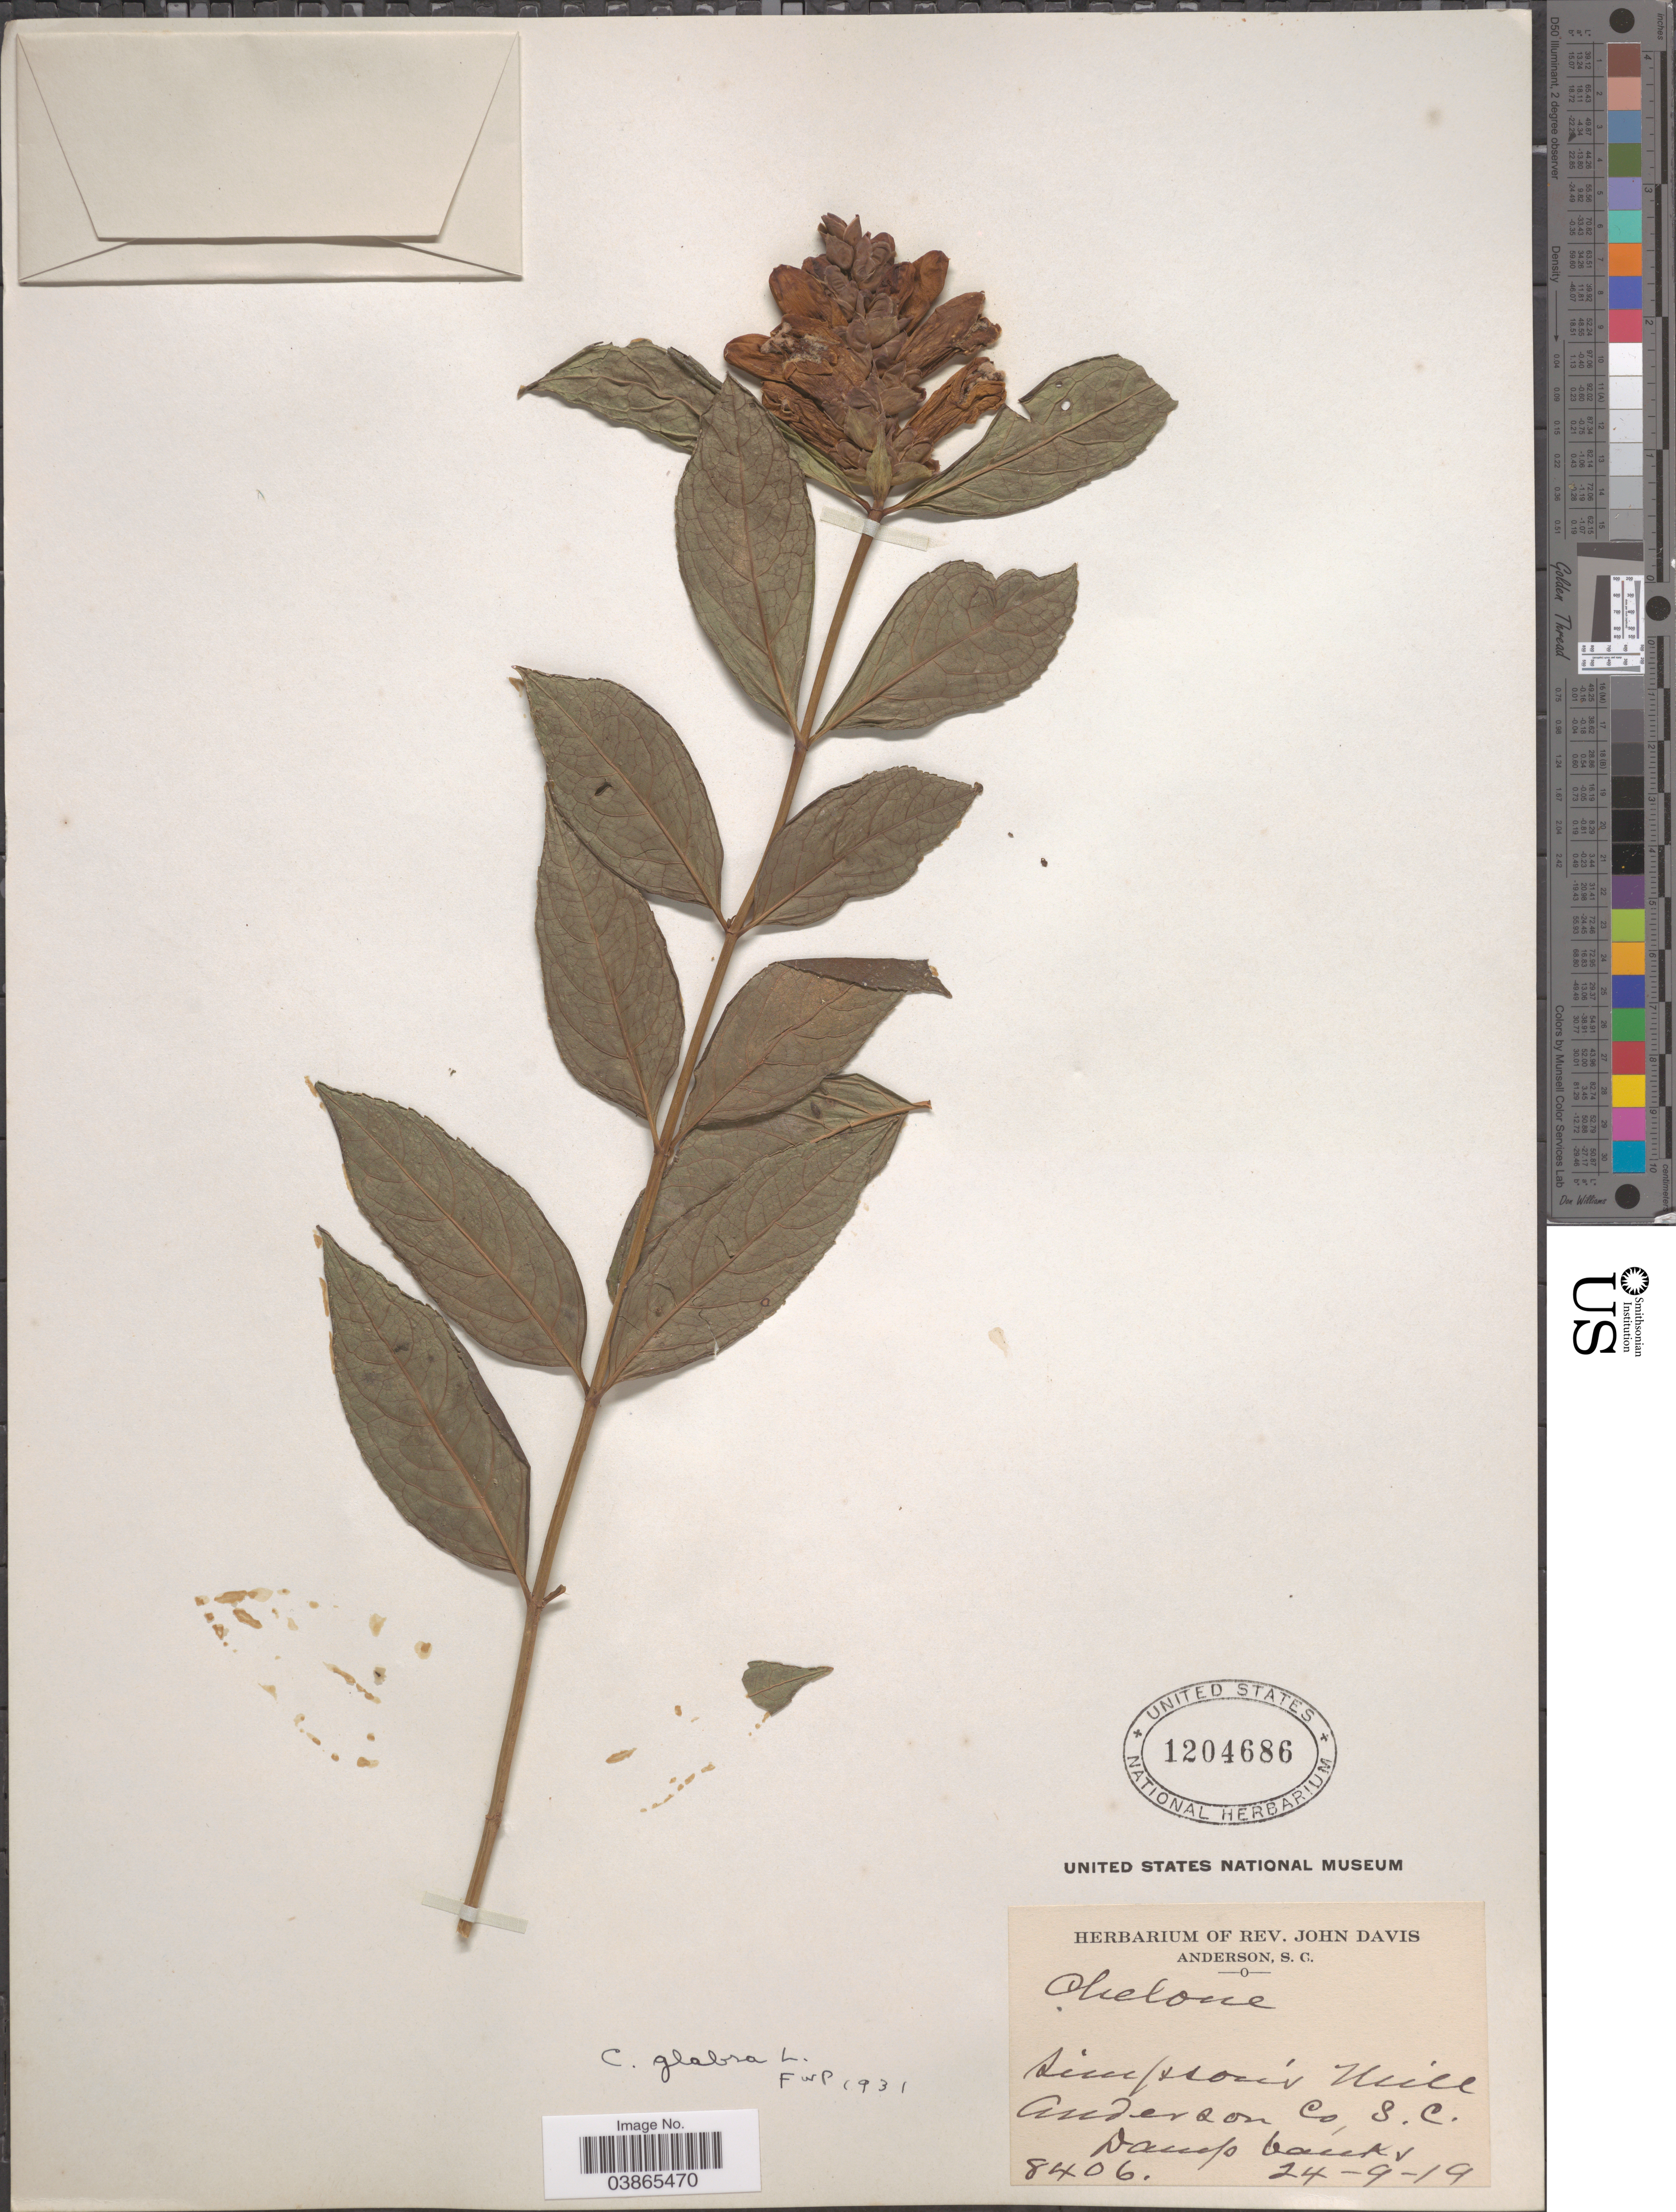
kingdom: Plantae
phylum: Tracheophyta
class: Magnoliopsida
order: Lamiales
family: Plantaginaceae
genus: Chelone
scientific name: Chelone glabra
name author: L.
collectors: ex herb. Rev. John Davis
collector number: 8406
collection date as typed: Transcribed d/m/y: 24/9/19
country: United States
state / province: South Carolina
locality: Simpson's Hill. Anderson C.O.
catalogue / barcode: US 1204686